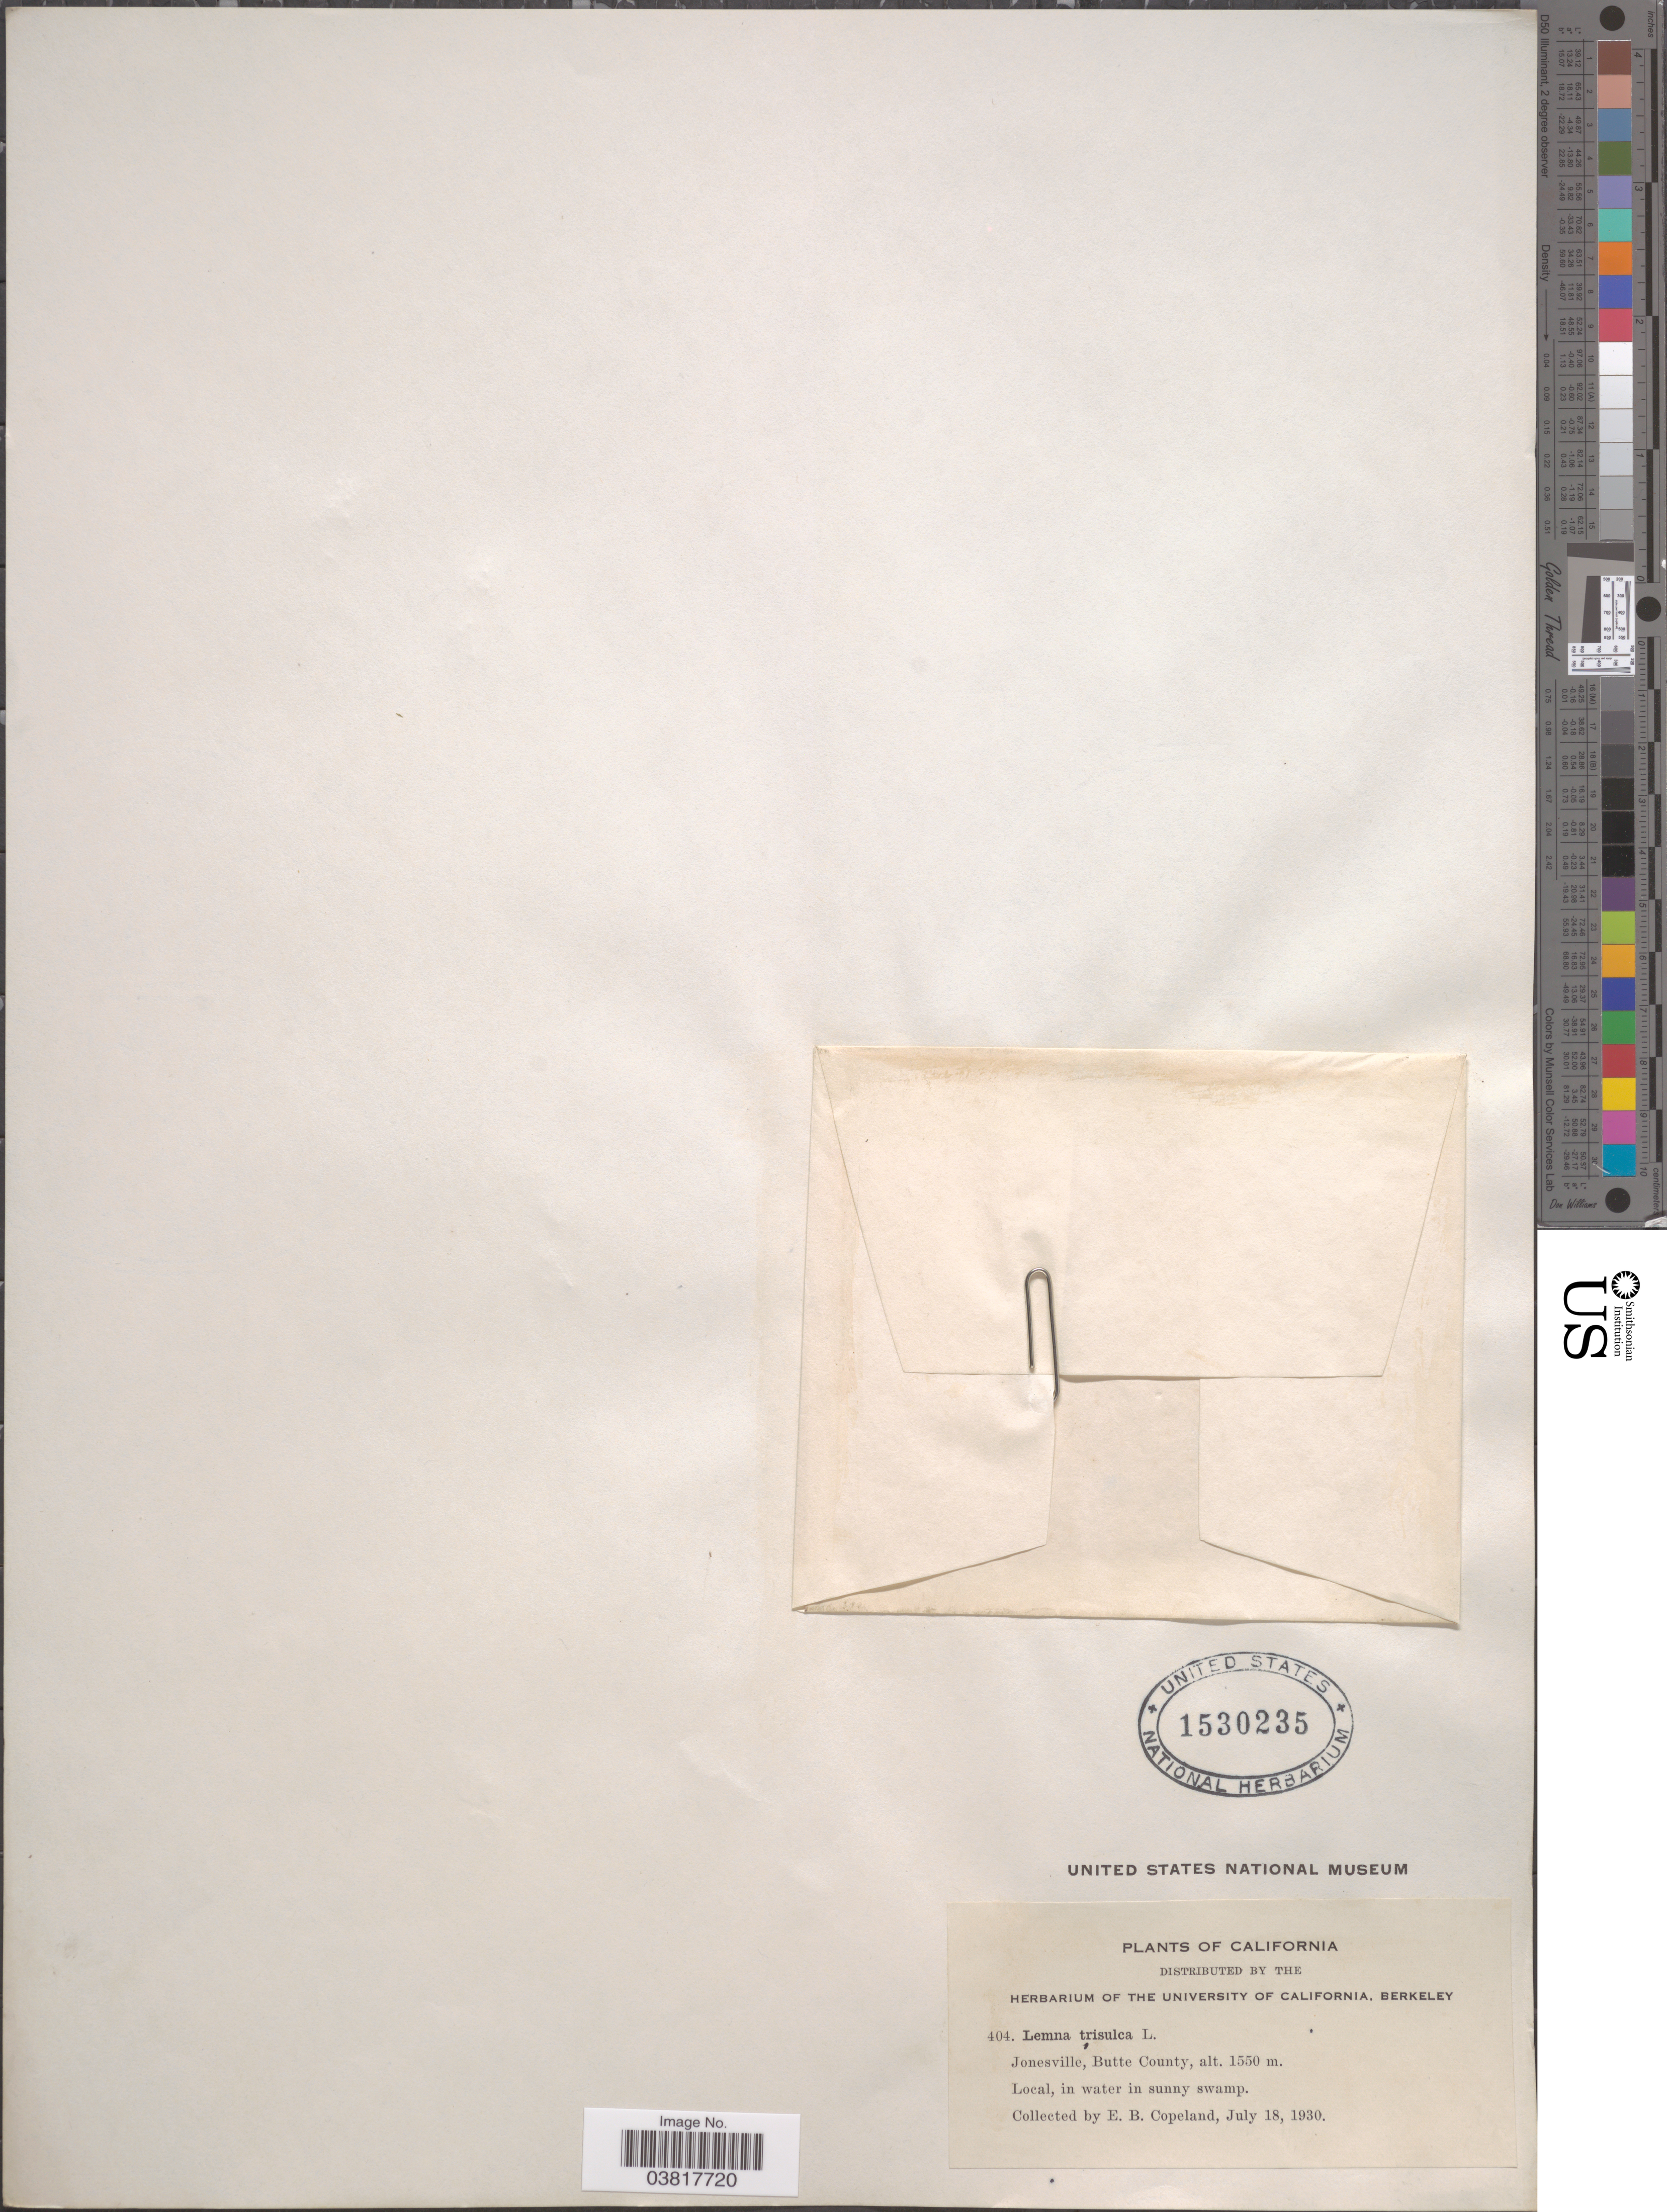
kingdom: Plantae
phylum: Tracheophyta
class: Liliopsida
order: Alismatales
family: Araceae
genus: Lemna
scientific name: Lemna trisulca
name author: L.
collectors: E. B. Copeland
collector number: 404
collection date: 1930-07-18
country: United States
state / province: California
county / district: Butte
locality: Jonesville, Butte County.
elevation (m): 1550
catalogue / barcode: US 1530235